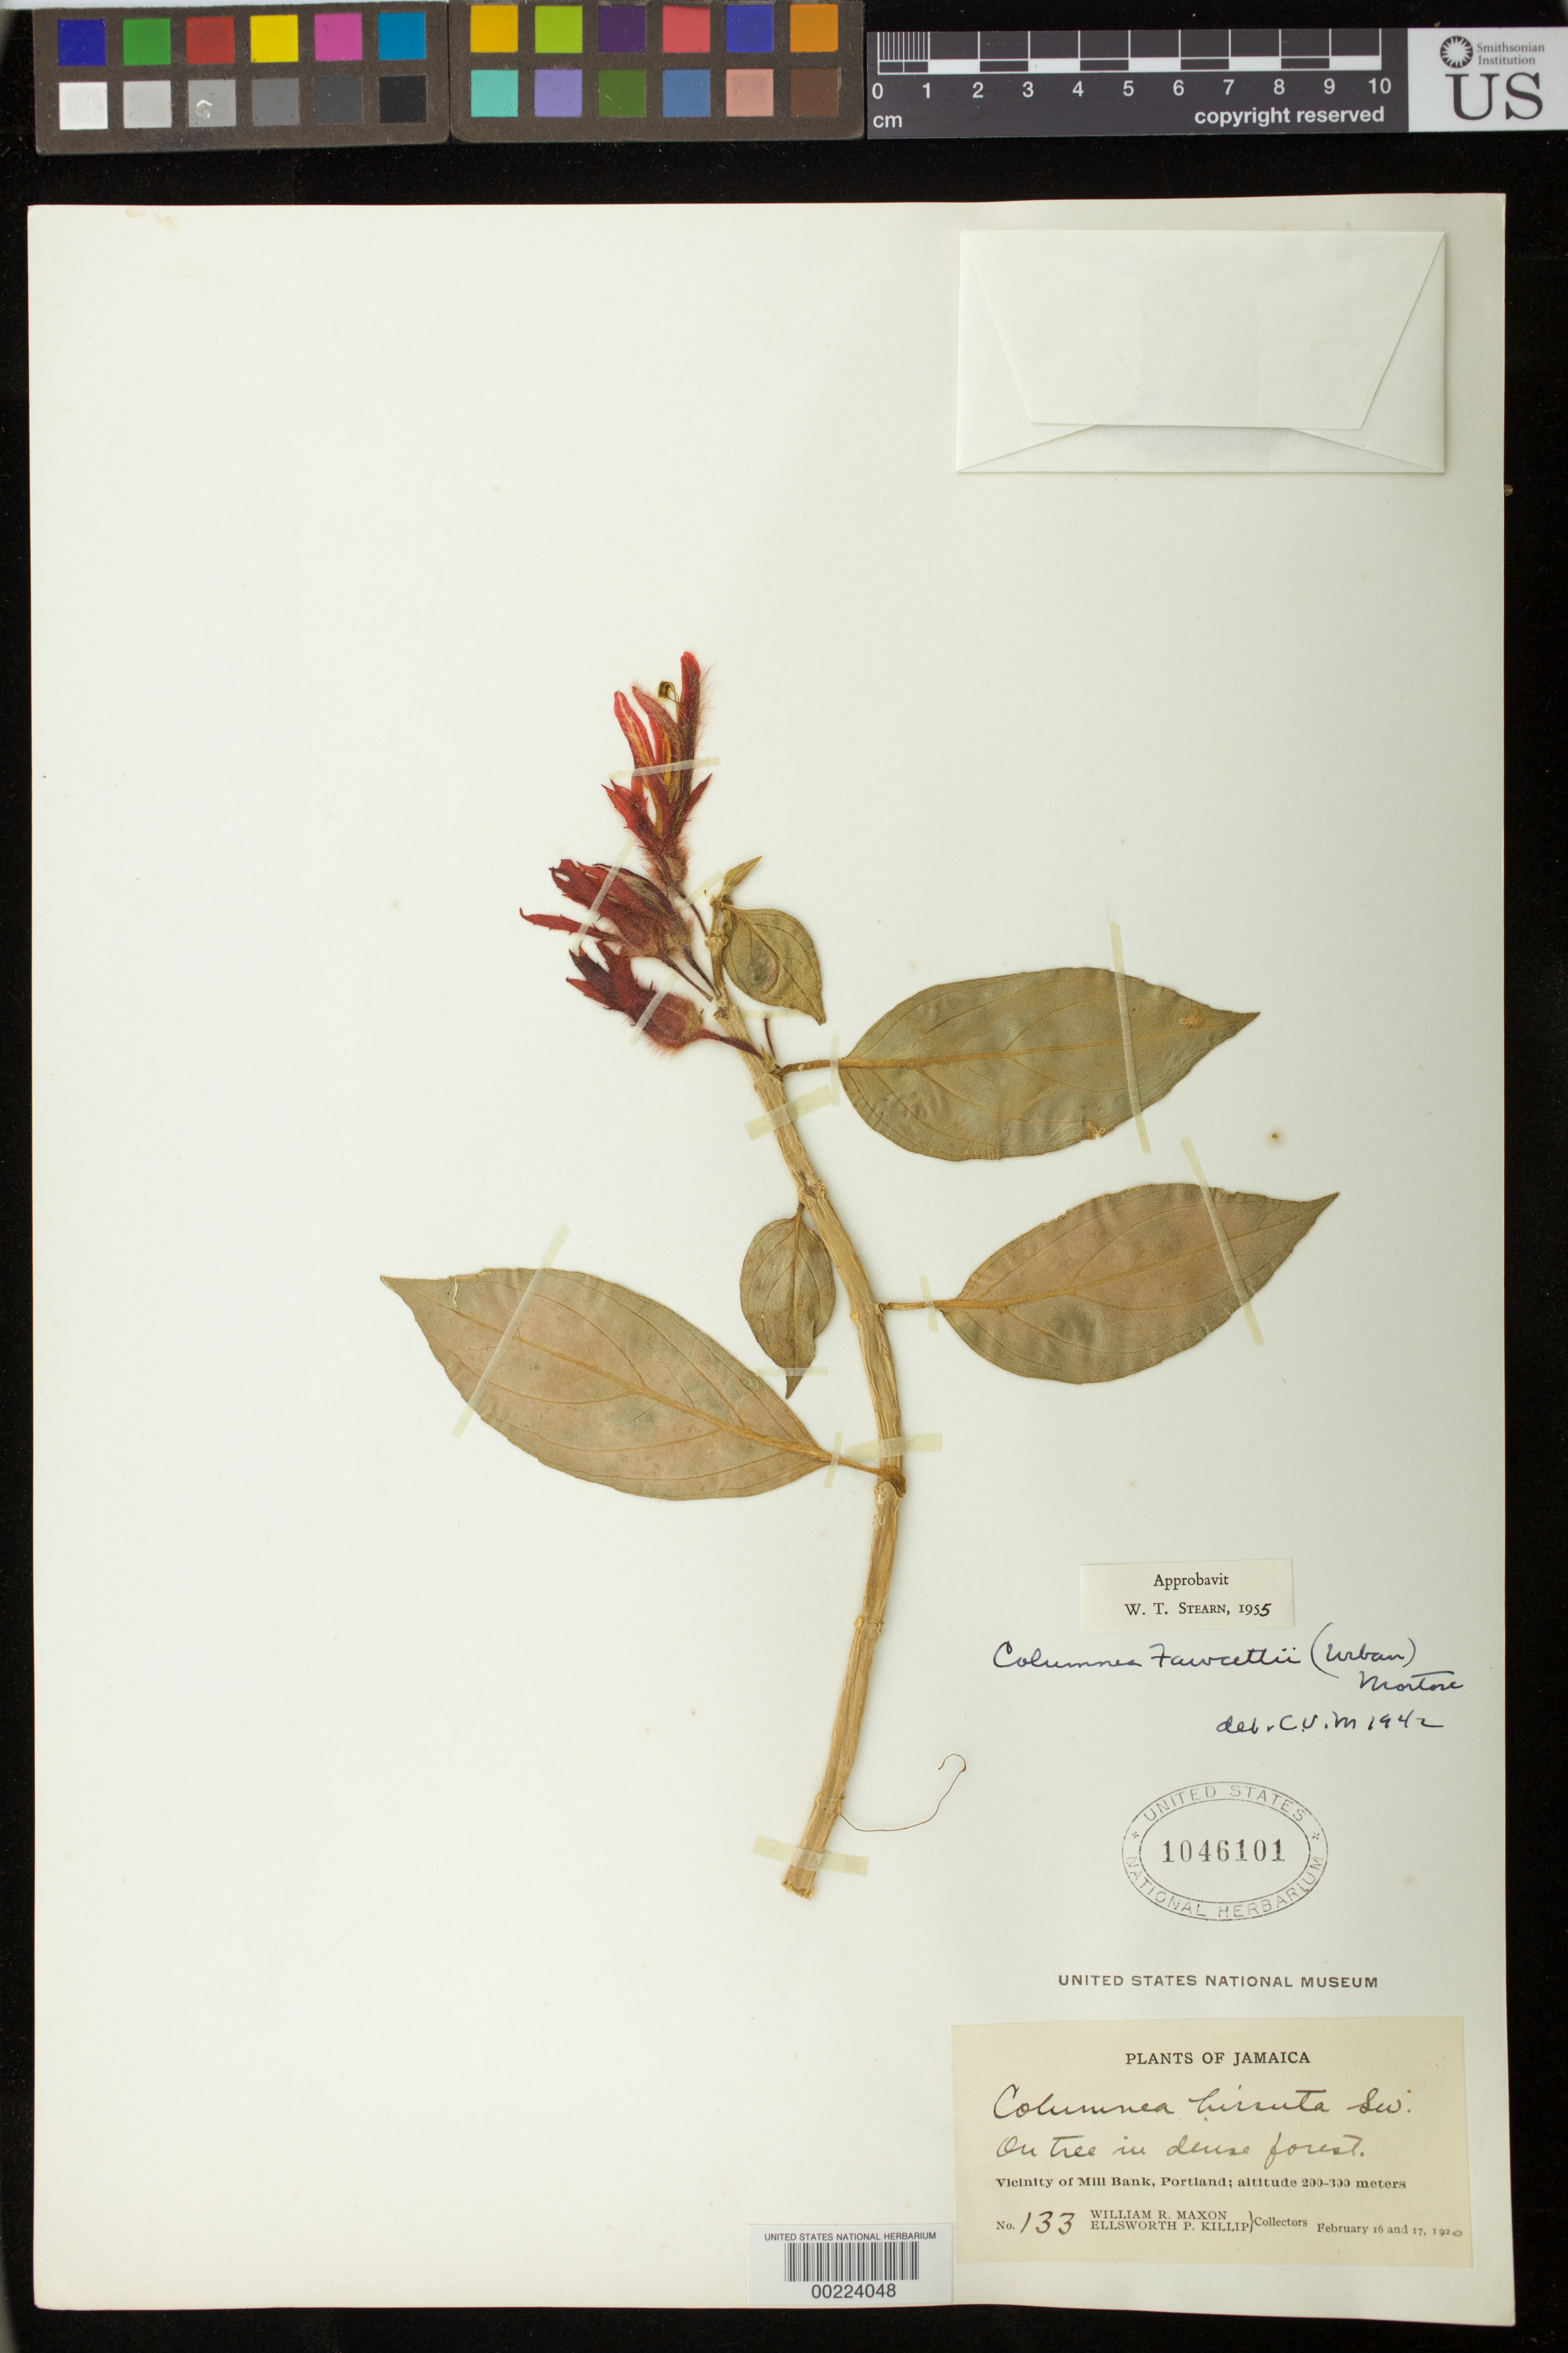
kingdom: Plantae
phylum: Tracheophyta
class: Magnoliopsida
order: Lamiales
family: Gesneriaceae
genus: Columnea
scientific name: Columnea fawcettii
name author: (Urb.) C.V. Morton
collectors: W. R. Maxon & E. P. Killip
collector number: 133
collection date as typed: Feb 1920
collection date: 1920-02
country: Jamaica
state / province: Portland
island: Jamaica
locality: Vicinity of mill bank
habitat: In dense forest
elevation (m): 200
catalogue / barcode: US 1046101